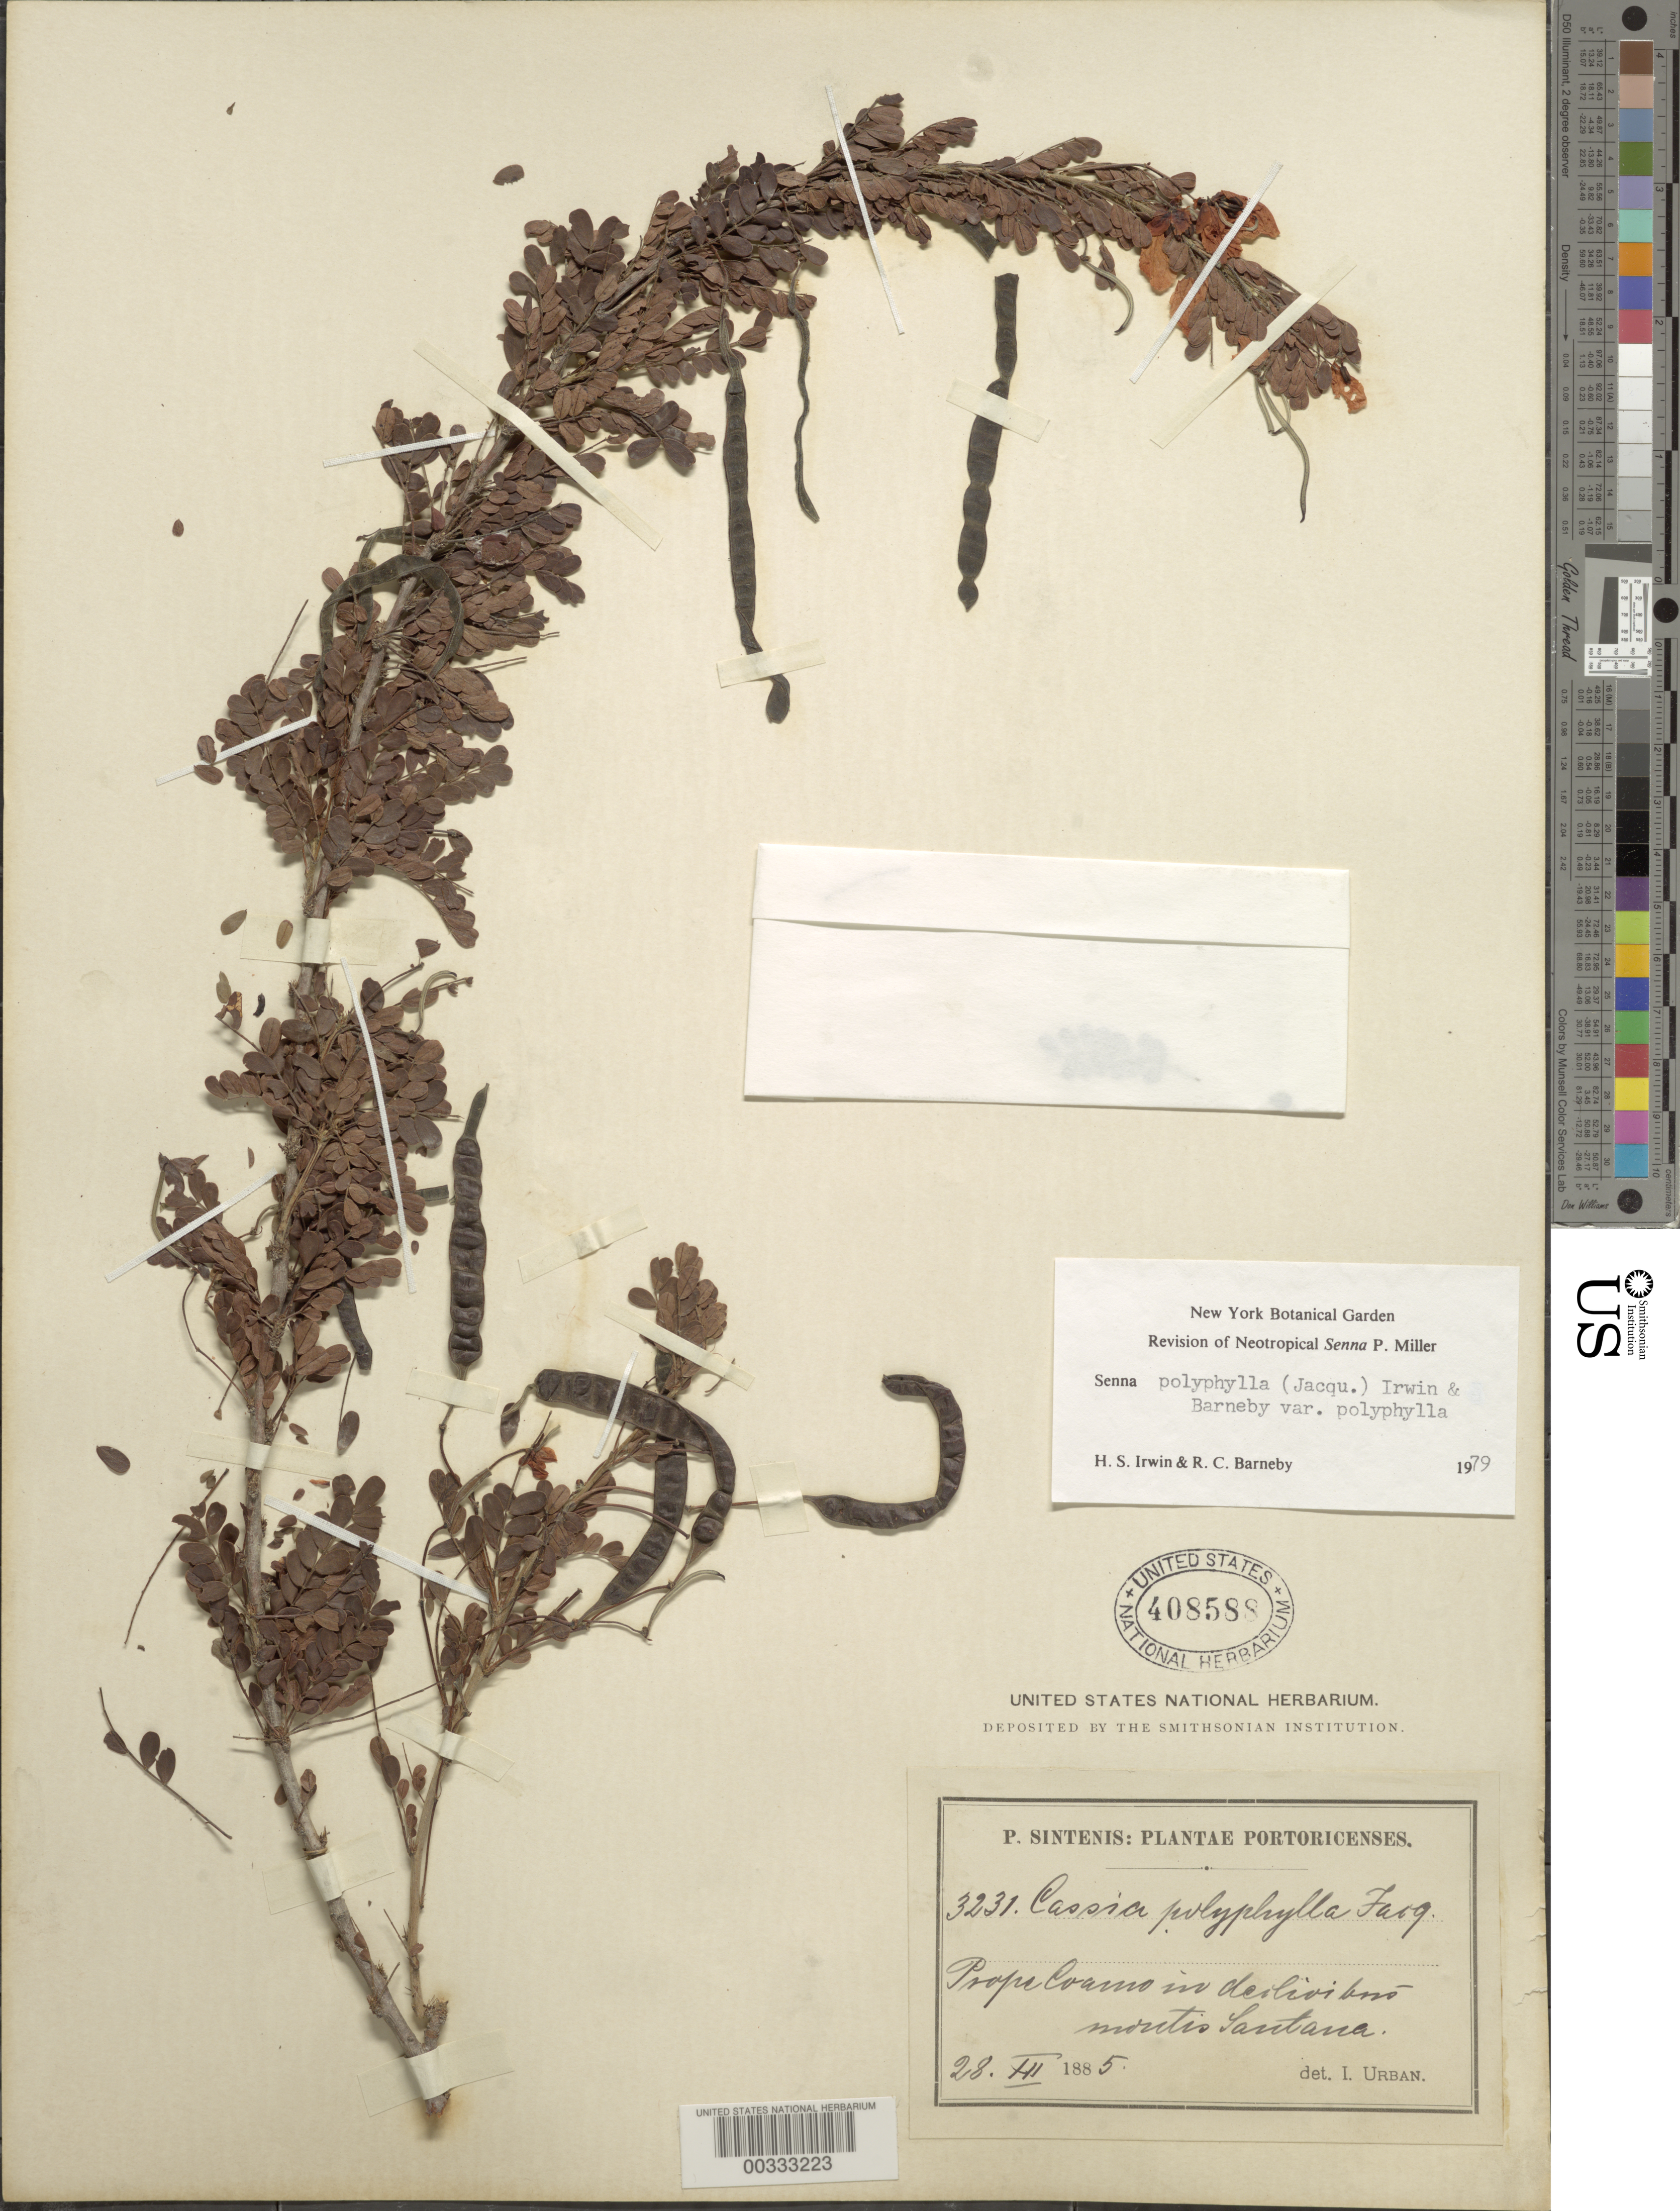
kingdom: Plantae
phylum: Tracheophyta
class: Magnoliopsida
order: Fabales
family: Fabaceae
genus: Senna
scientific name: Senna polyphylla var. polyphylla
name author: (Jacq.) H.S. Irwin & Barneby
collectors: P. Sintenis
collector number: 3231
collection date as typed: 28 Dec 1885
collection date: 1885-12-28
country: Puerto Rico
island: Greater Antilles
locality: Near coamo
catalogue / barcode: US 408588